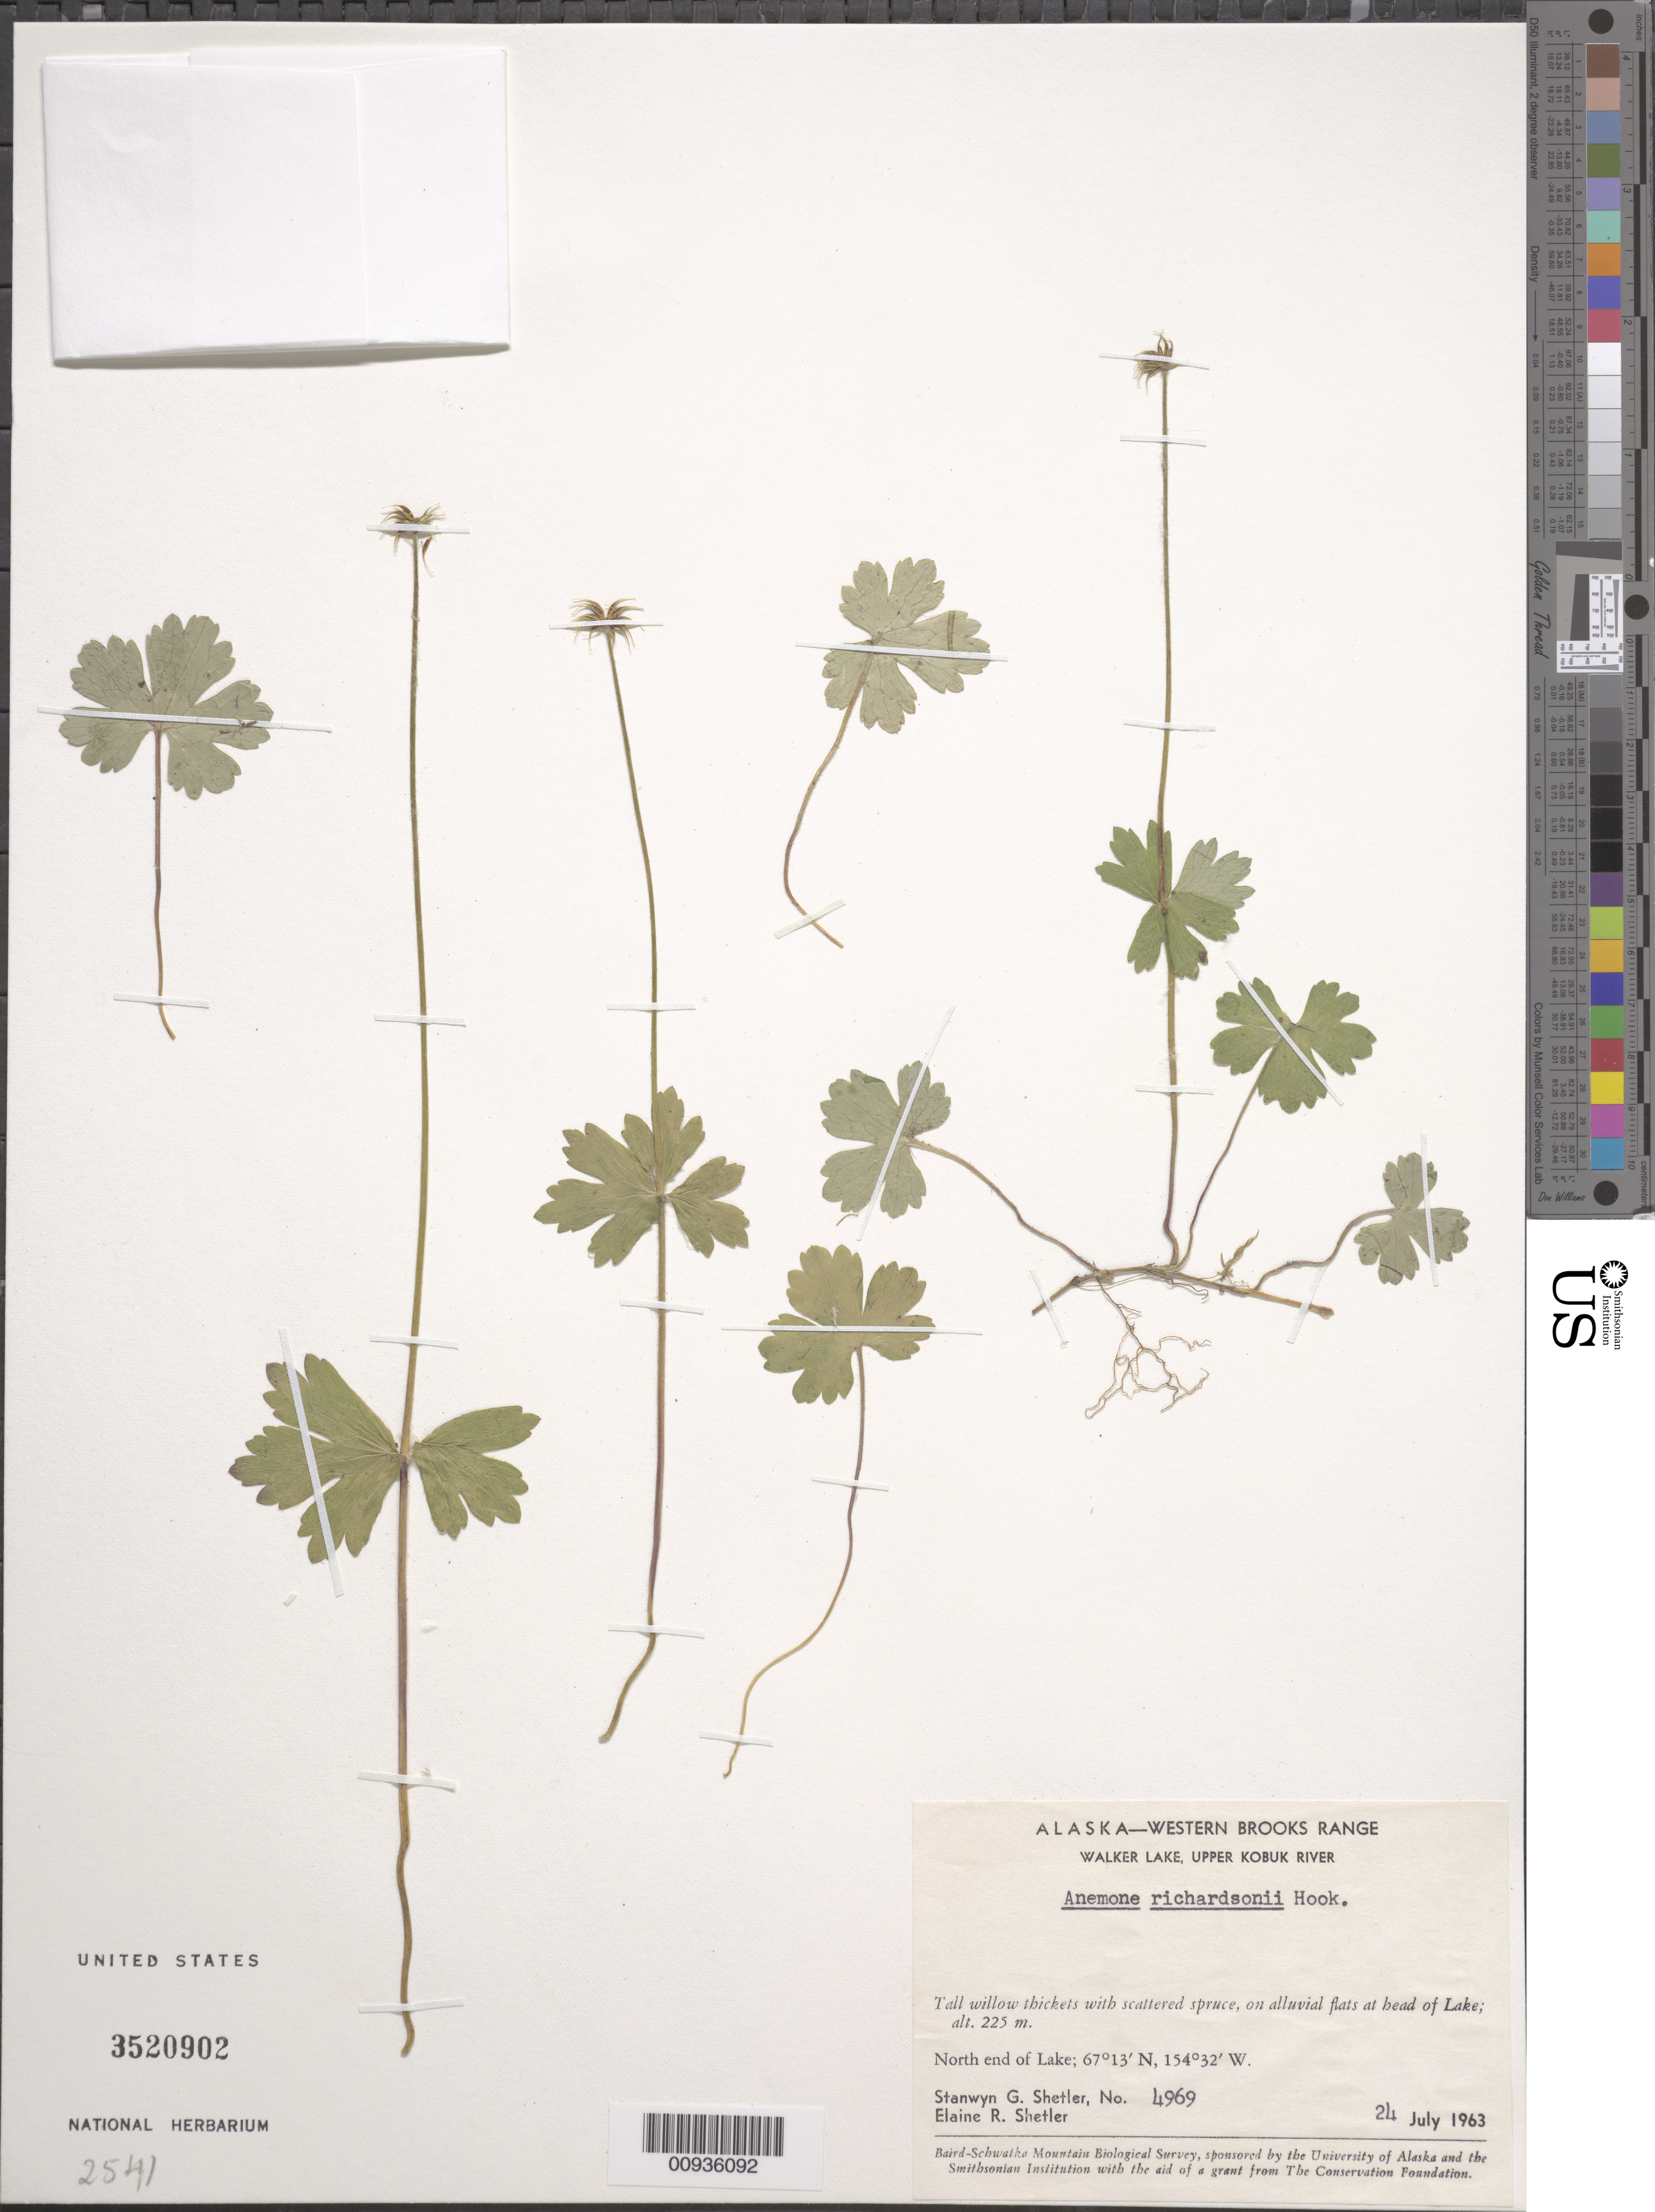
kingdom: Plantae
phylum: Tracheophyta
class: Magnoliopsida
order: Ranunculales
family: Ranunculaceae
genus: Anemone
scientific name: Anemone richardsonii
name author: Hook.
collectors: S. Shetler & E. R. Shetler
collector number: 4969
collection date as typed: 24 Jul 1963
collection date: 1963-07-24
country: United States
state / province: Alaska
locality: North end of Walker Lake. Western Brooks Range, Upper Kobuk River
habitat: Tall willows thickets with scattered spruce, on alluvial flats at head of Lake.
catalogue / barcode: US 3520902